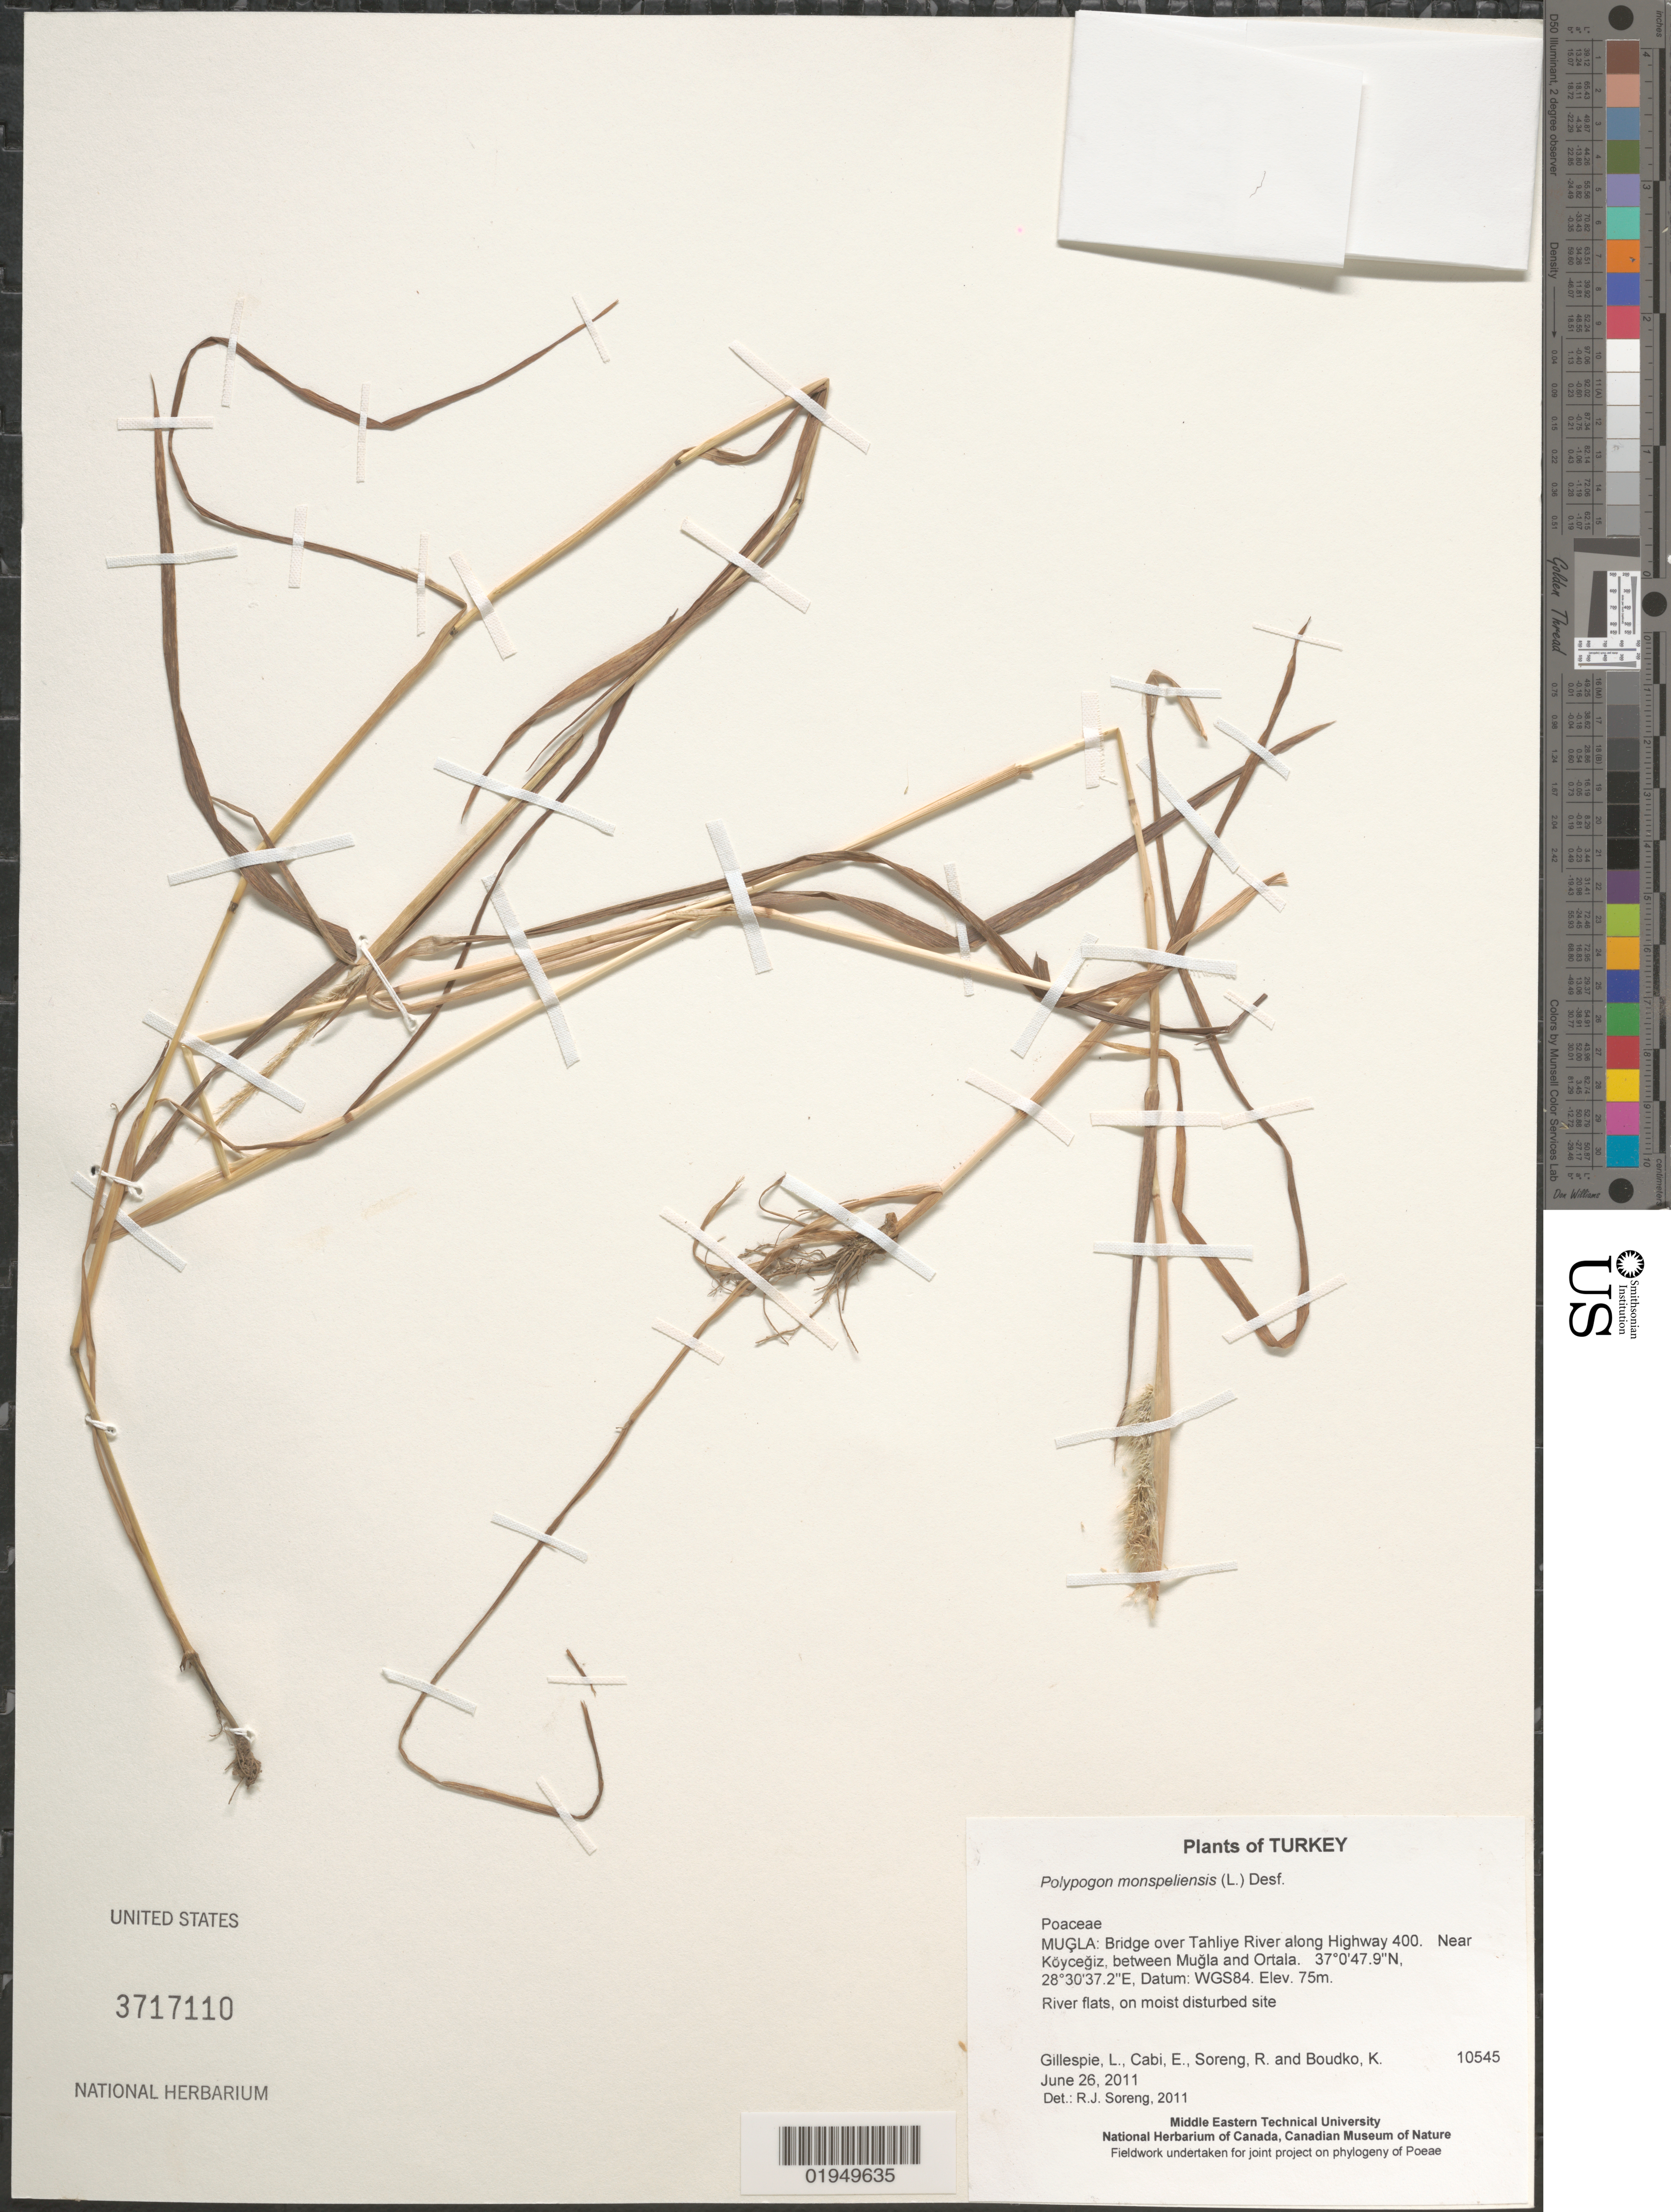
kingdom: Plantae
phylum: Tracheophyta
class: Liliopsida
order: Poales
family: Poaceae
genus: Polypogon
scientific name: Polypogon monspeliensis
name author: (L.) Desf.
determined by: Soreng, Robert J., Research Associate (BOT), Smithsonian Institution - National Museum of Natural History (UNITED STATES)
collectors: L. J. Gillespie, E. Cabi, R. J. Soreng & K. Boudko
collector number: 10545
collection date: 2011-06-26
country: Turkey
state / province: Mugla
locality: Bridge over Tahliye River along Highway 400. Near Köycegiz, between Mugla and Ortala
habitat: River flats, on moist disturbed site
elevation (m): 75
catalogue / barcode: US 3717110